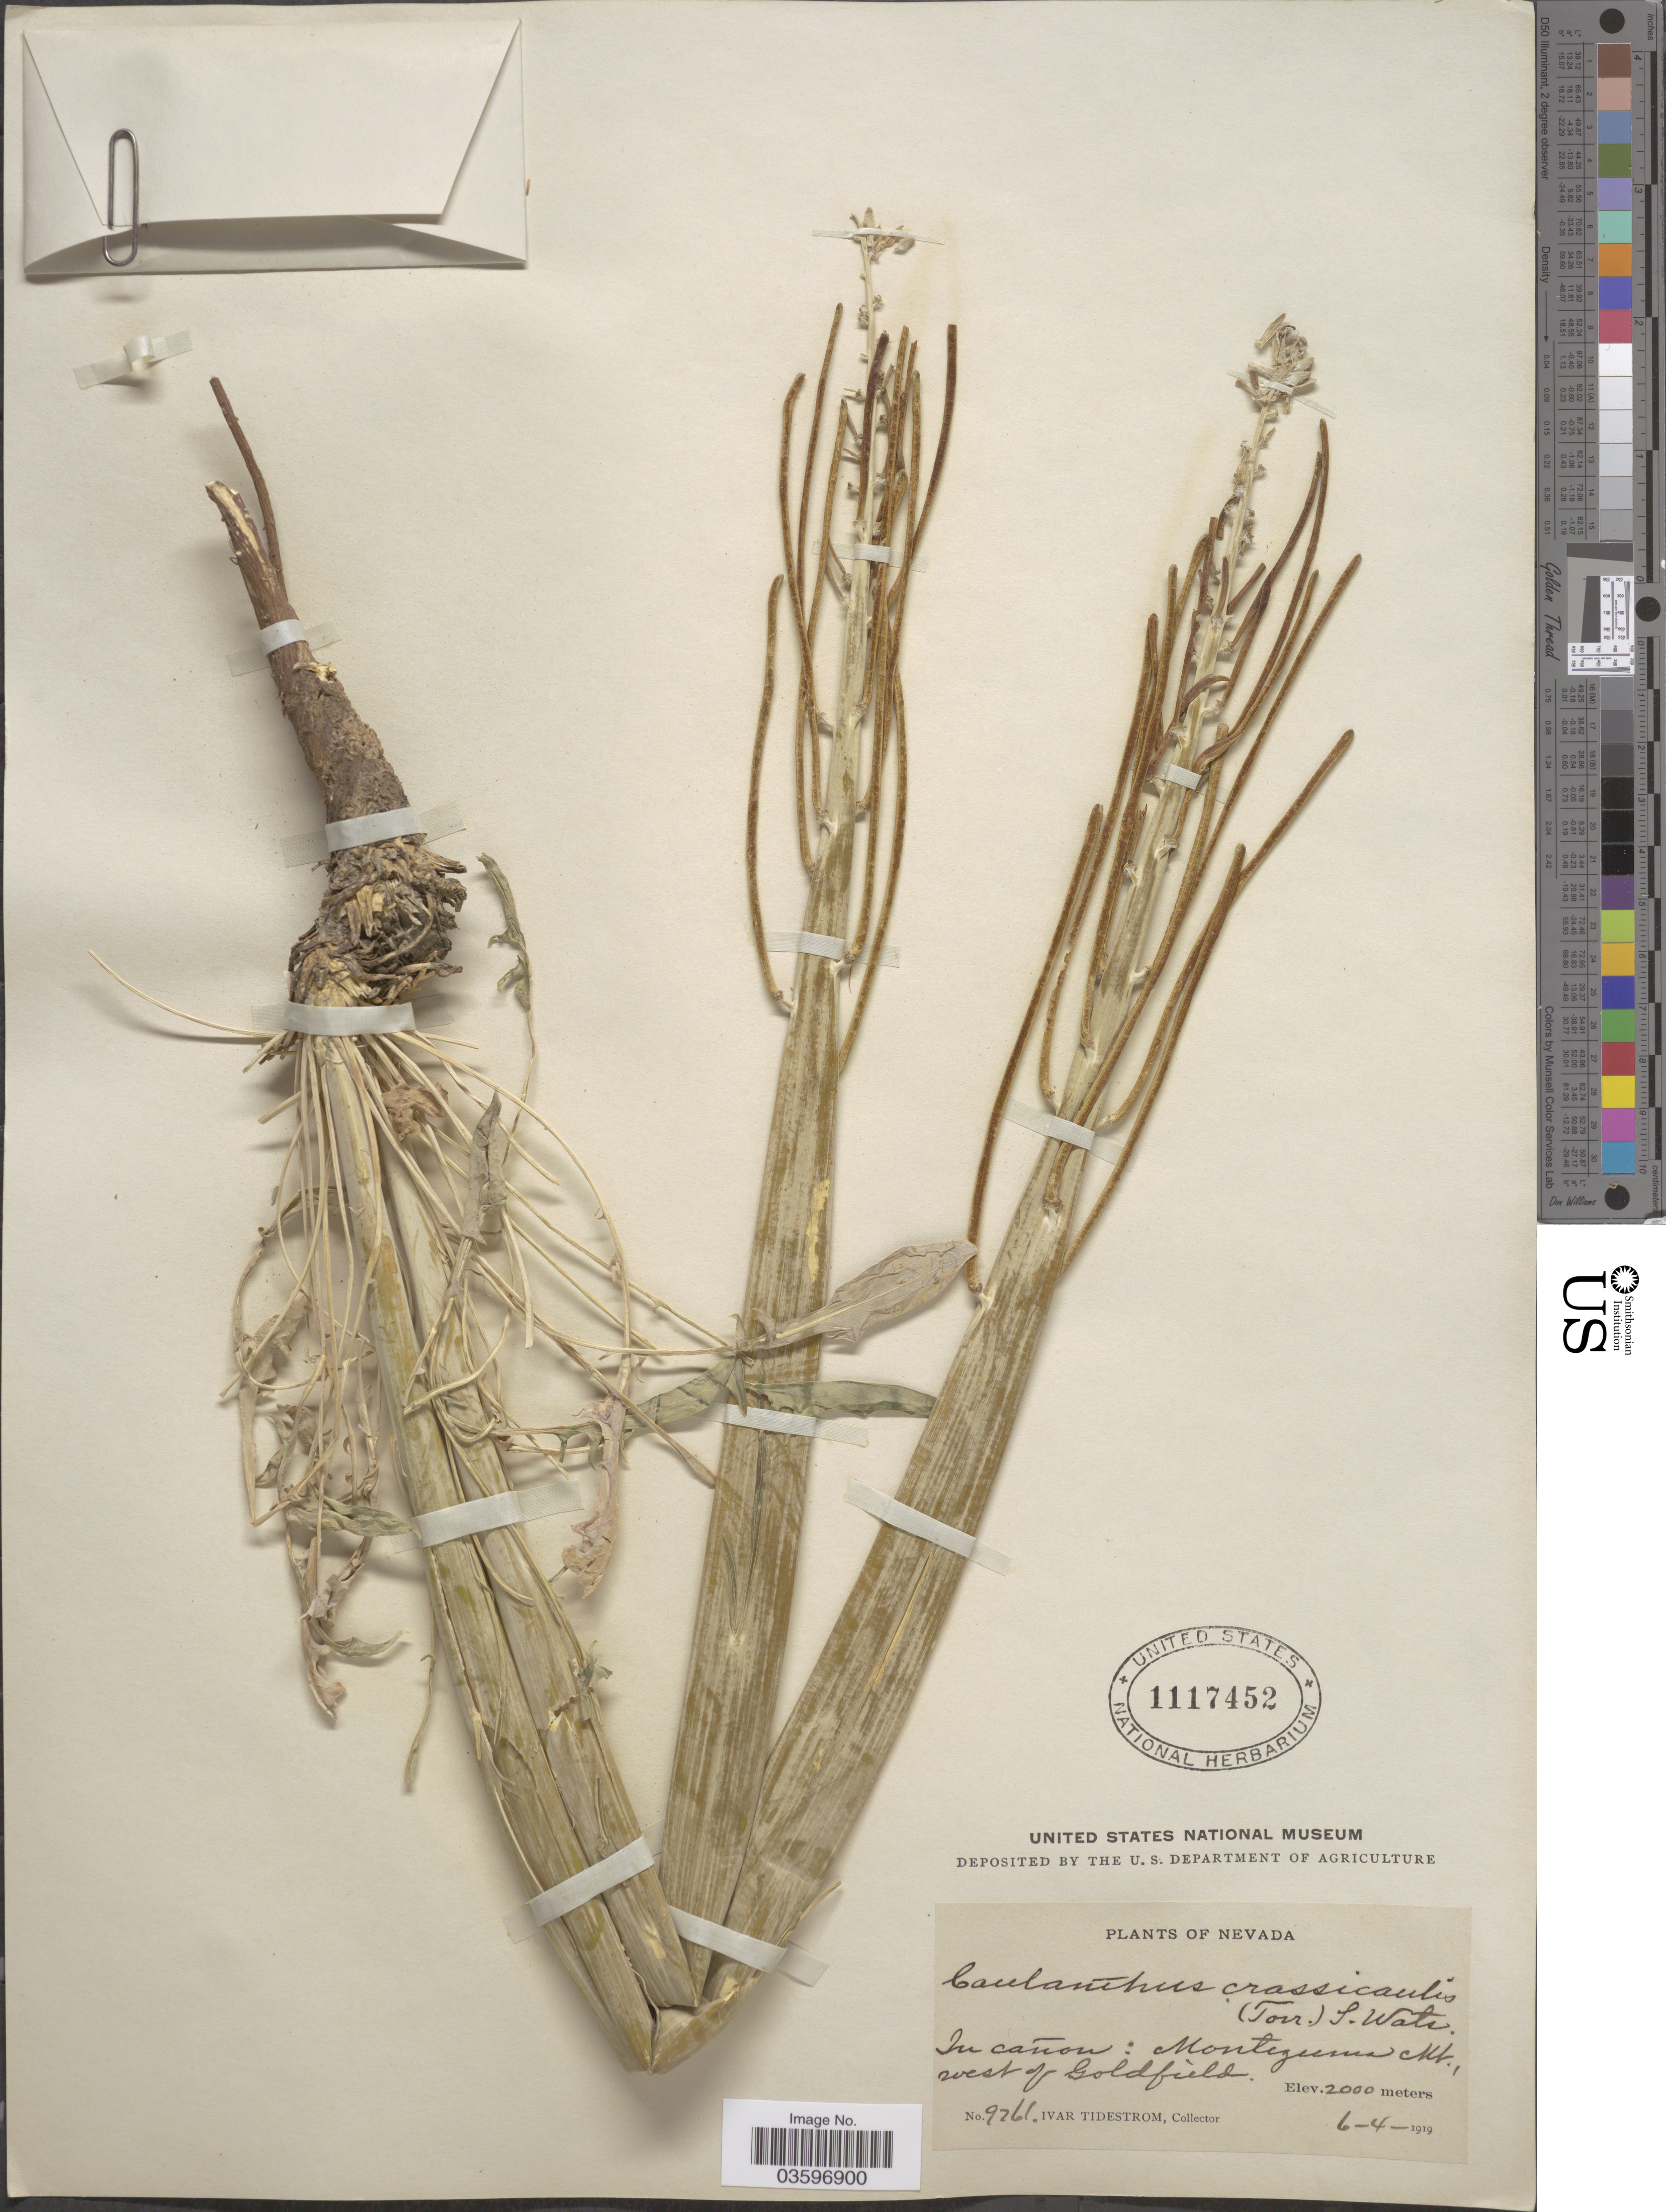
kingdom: Plantae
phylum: Tracheophyta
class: Magnoliopsida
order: Brassicales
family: Brassicaceae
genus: Caulanthus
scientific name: Caulanthus crassicaulis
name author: S. Watson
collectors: I. F. Tidestrom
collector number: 9261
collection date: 1919-06-04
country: United States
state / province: Nevada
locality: In cañon: Montezuma Mt., west of Goldfield.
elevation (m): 2000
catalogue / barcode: US 1117452